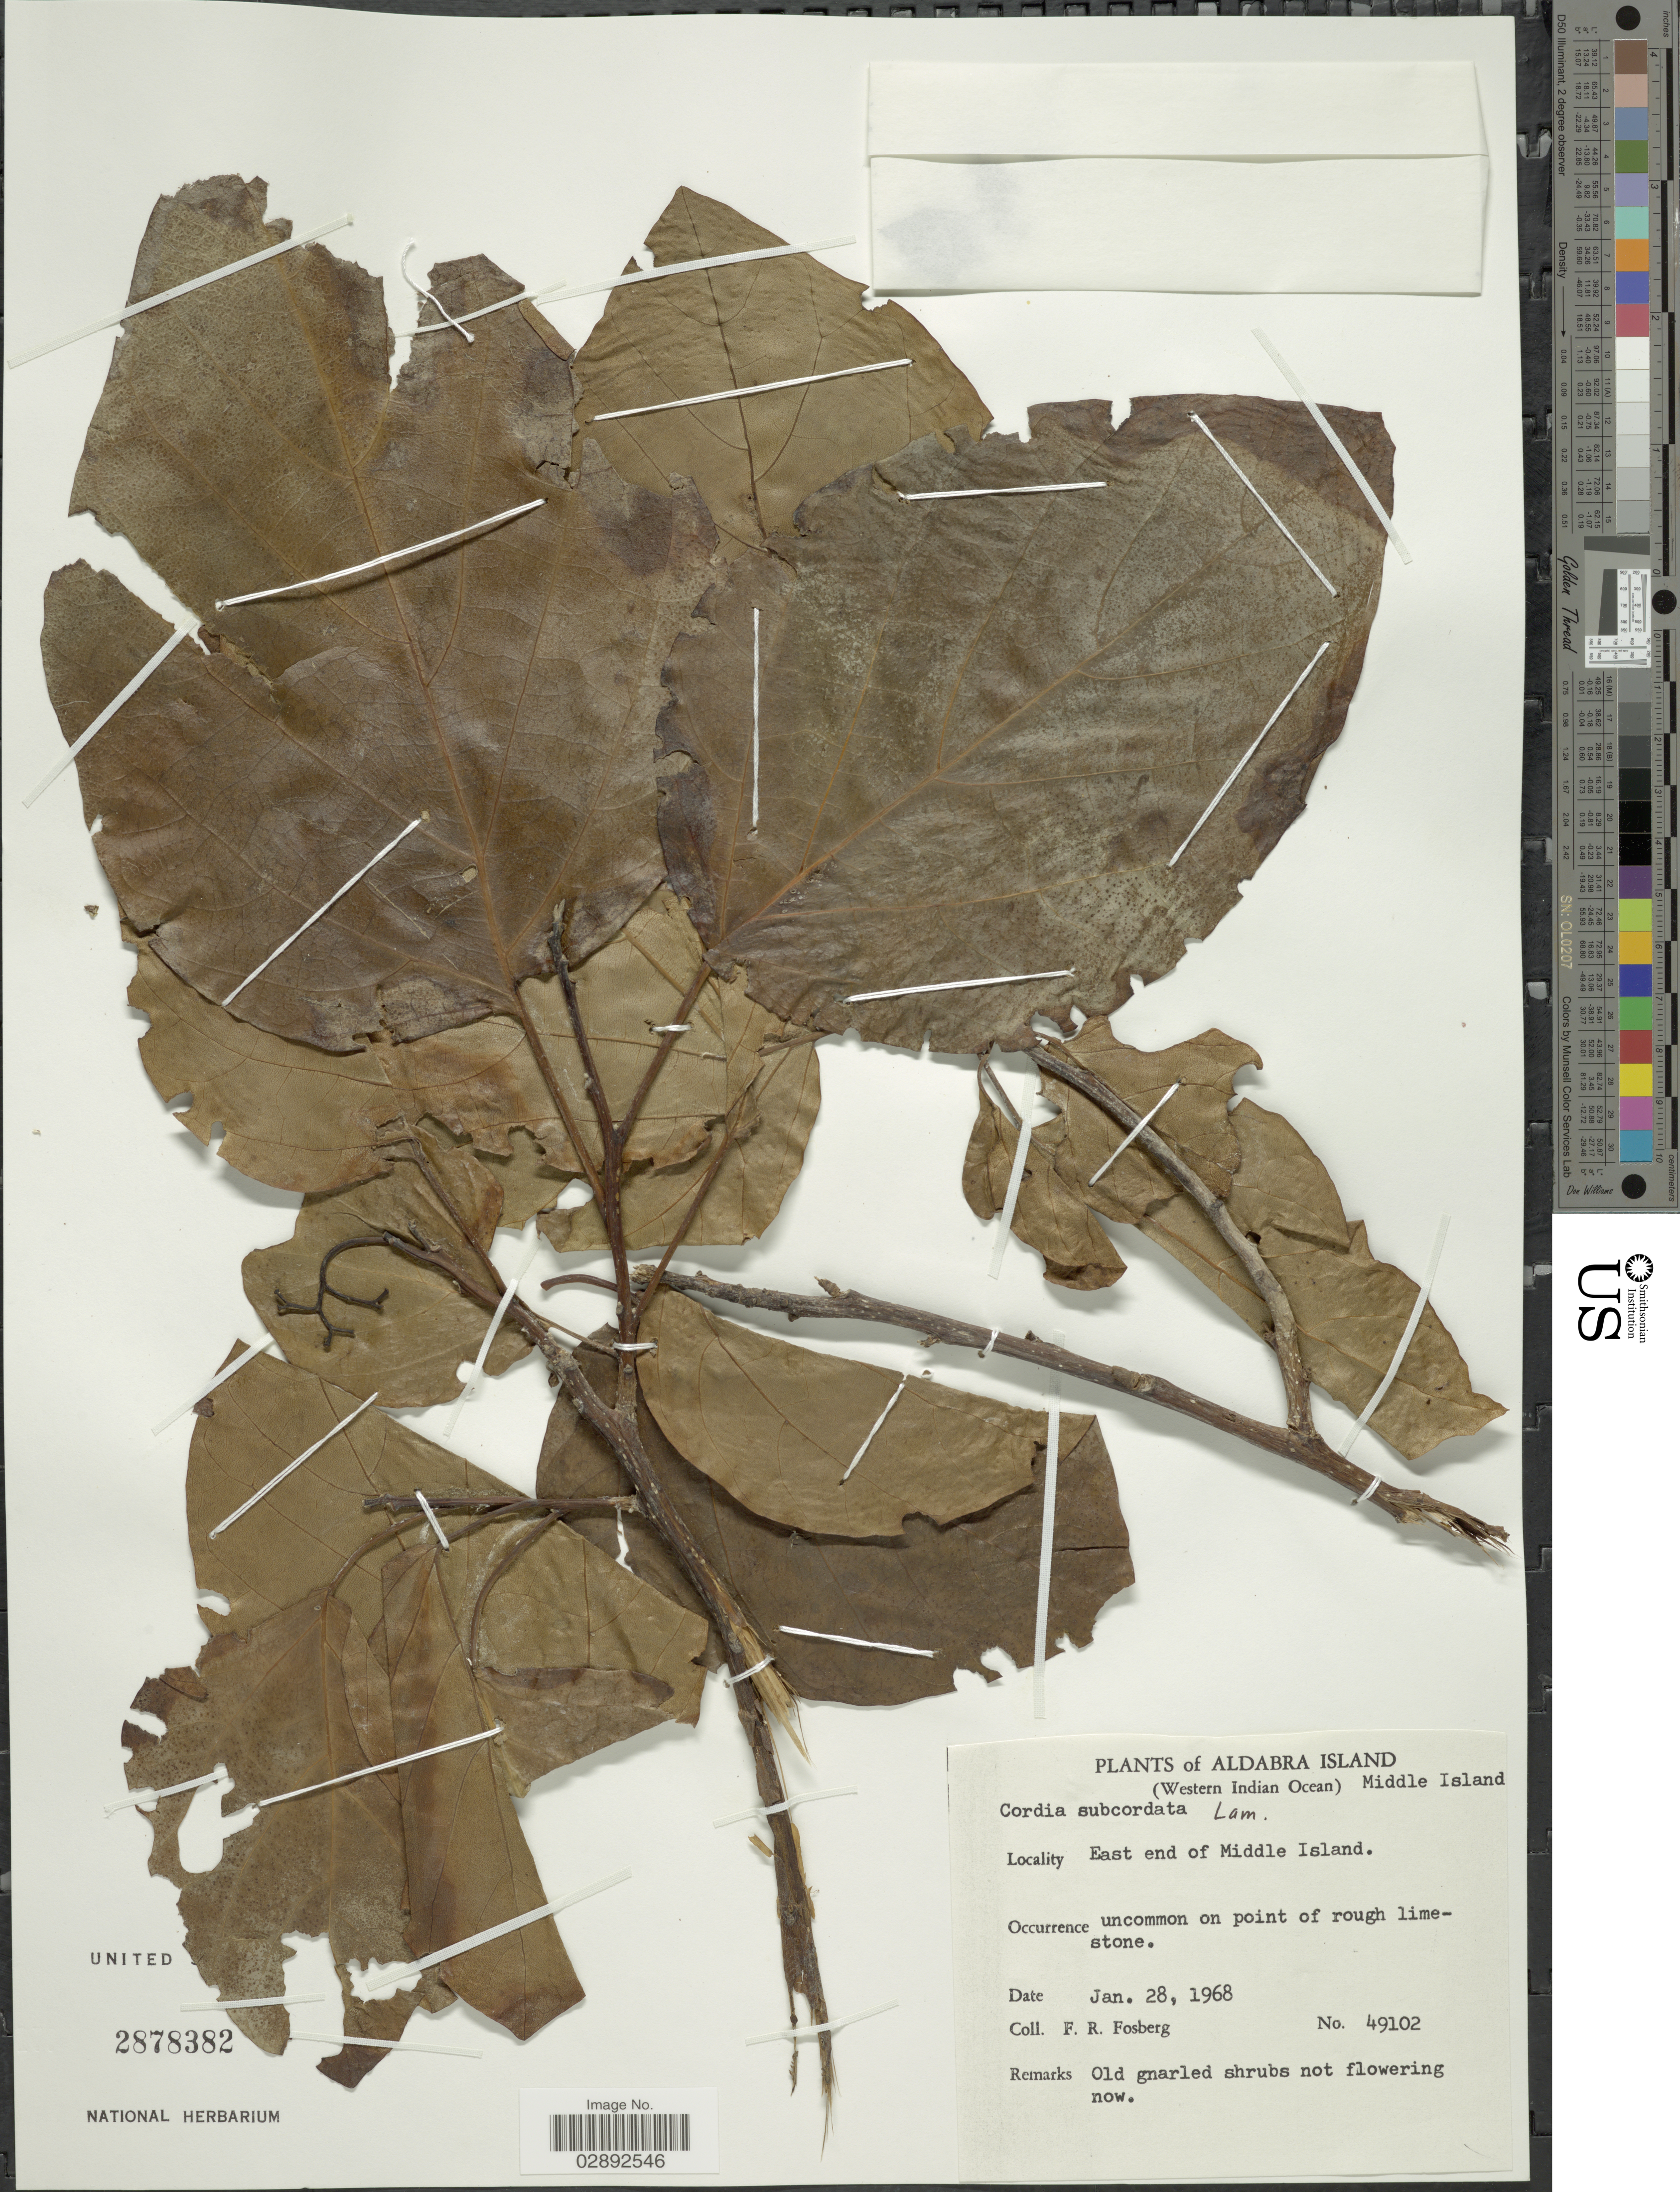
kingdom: Plantae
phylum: Tracheophyta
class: Magnoliopsida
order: Boraginales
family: Cordiaceae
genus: Cordia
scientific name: Cordia subcordata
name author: Lam.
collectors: F. R. Fosberg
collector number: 49102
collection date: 1968-01-28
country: Seychelles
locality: Aldabra Island (Western Indian Ocean) Middle Island. East end of Middle Island.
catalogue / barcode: US 2878382